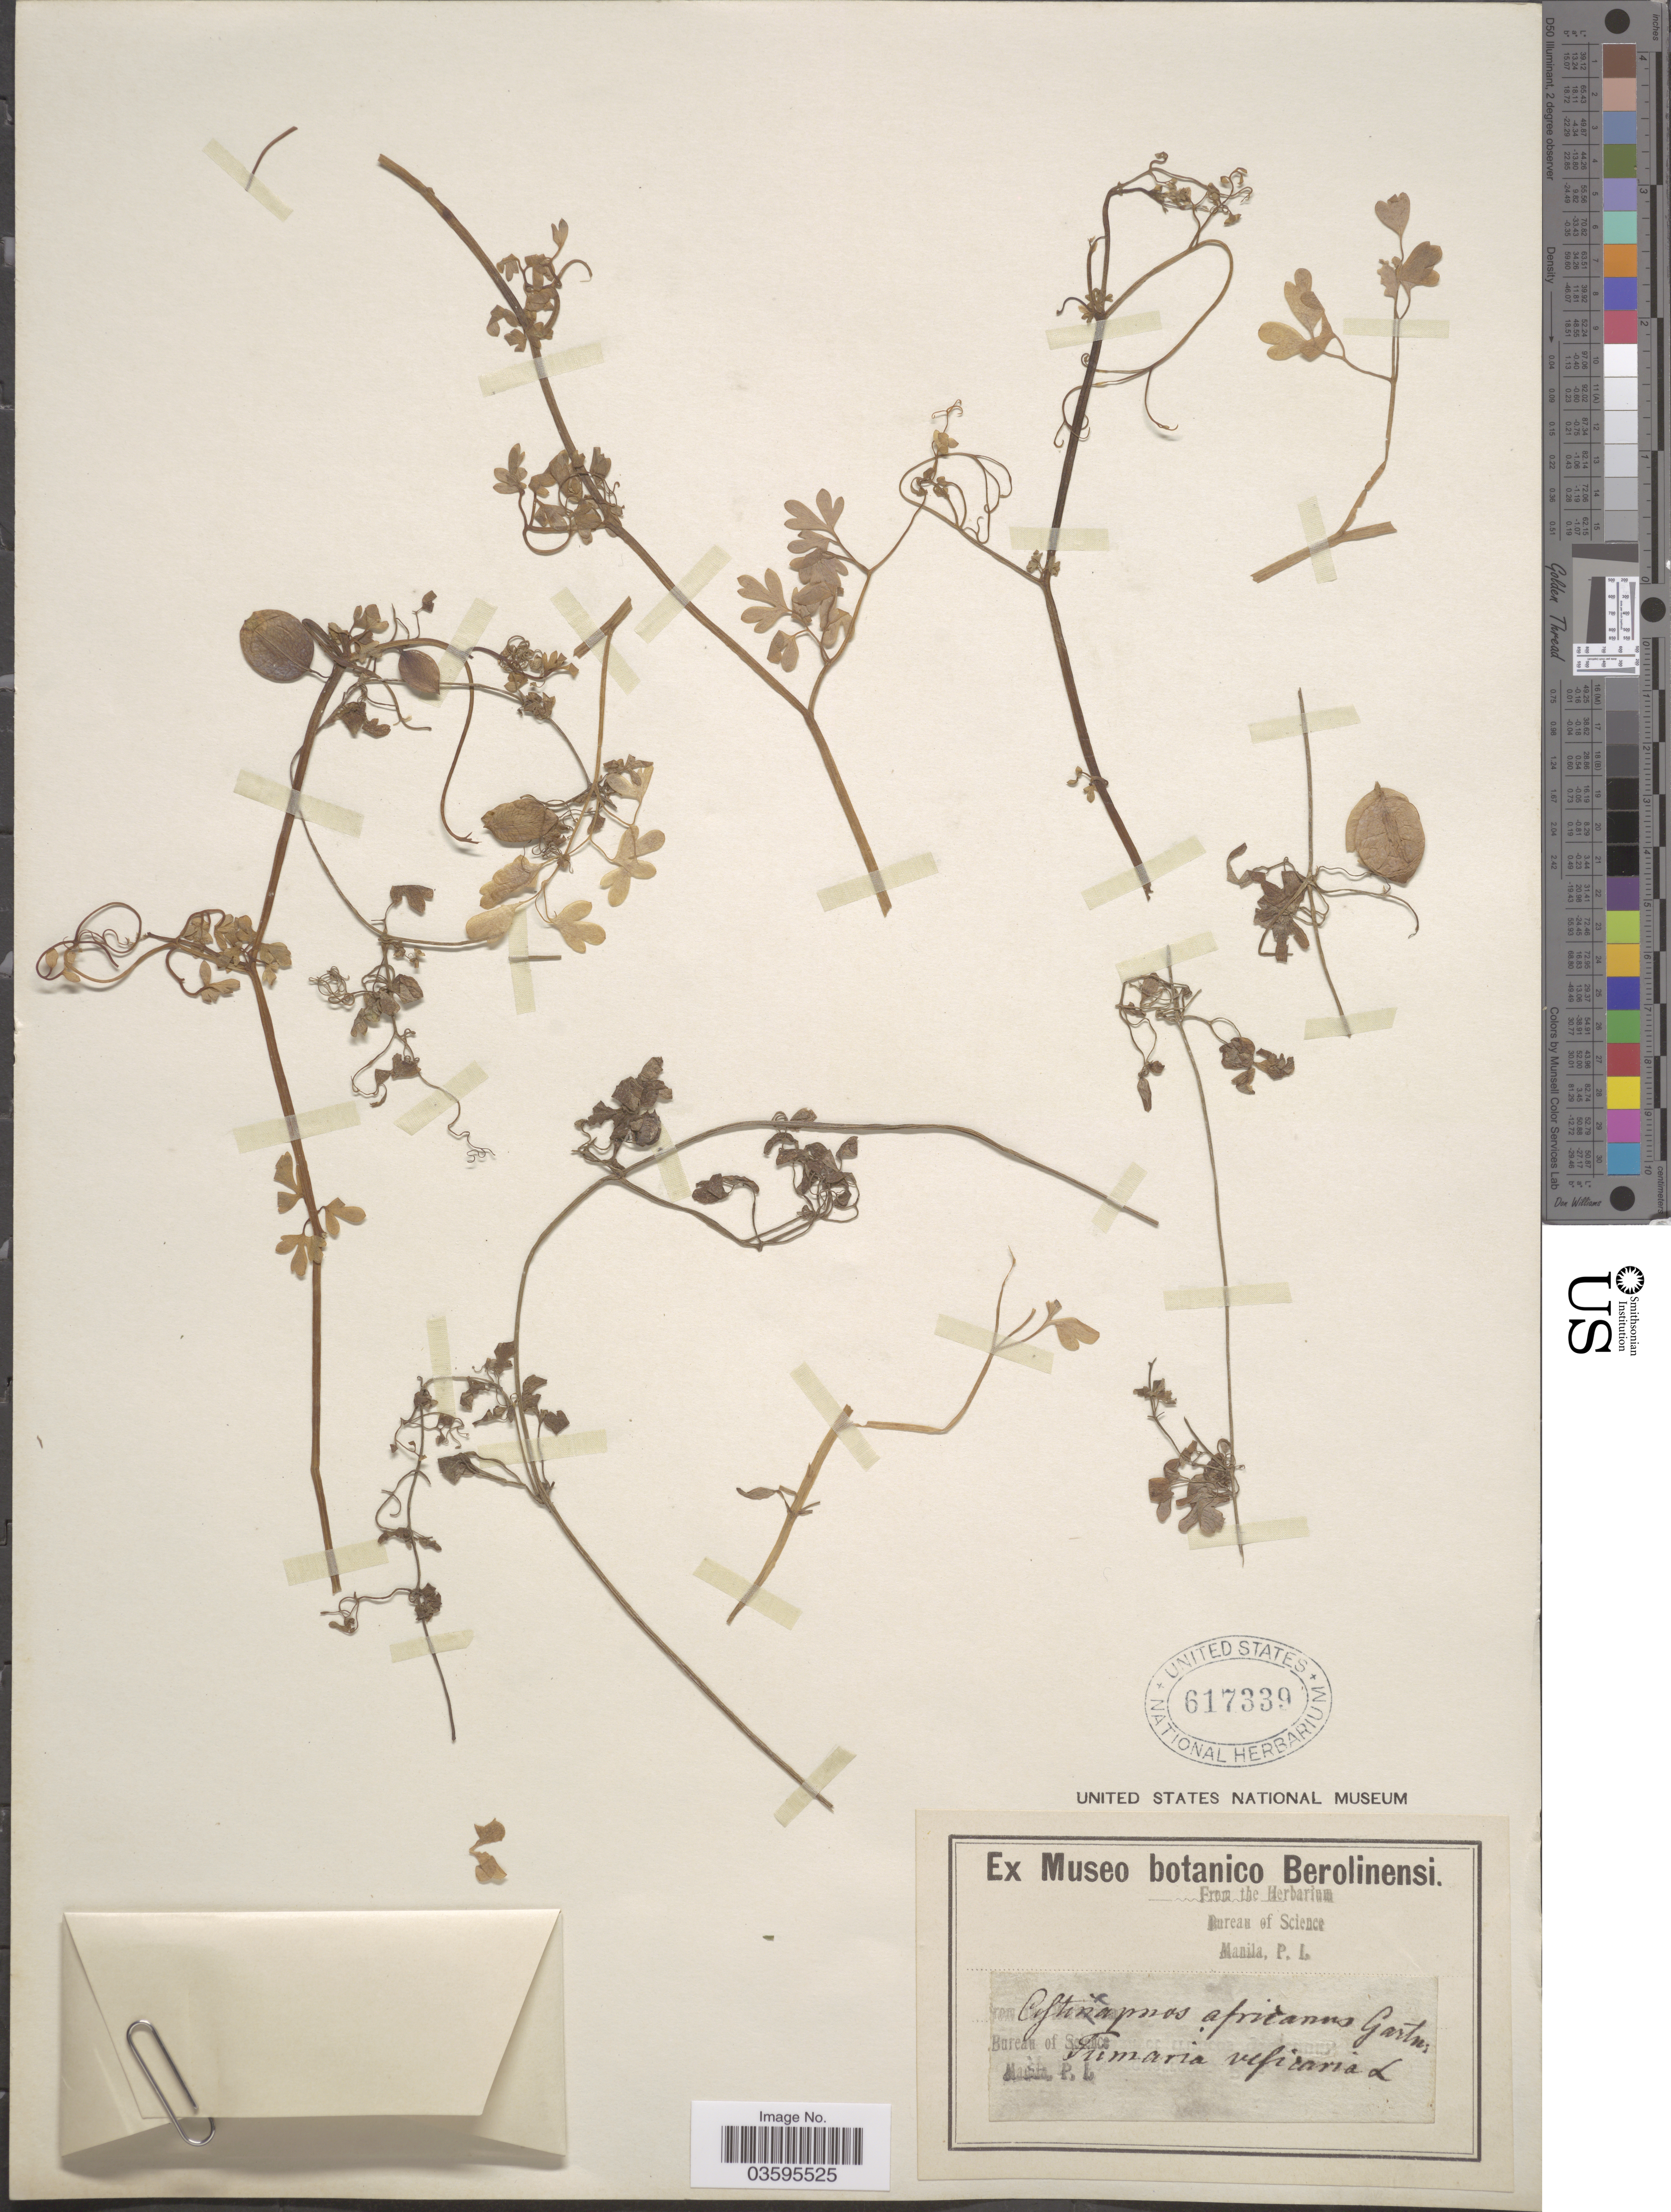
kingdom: Plantae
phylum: Tracheophyta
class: Magnoliopsida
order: Ranunculales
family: Papaveraceae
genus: Fumaria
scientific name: Fumaria sp.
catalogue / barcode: US 617339